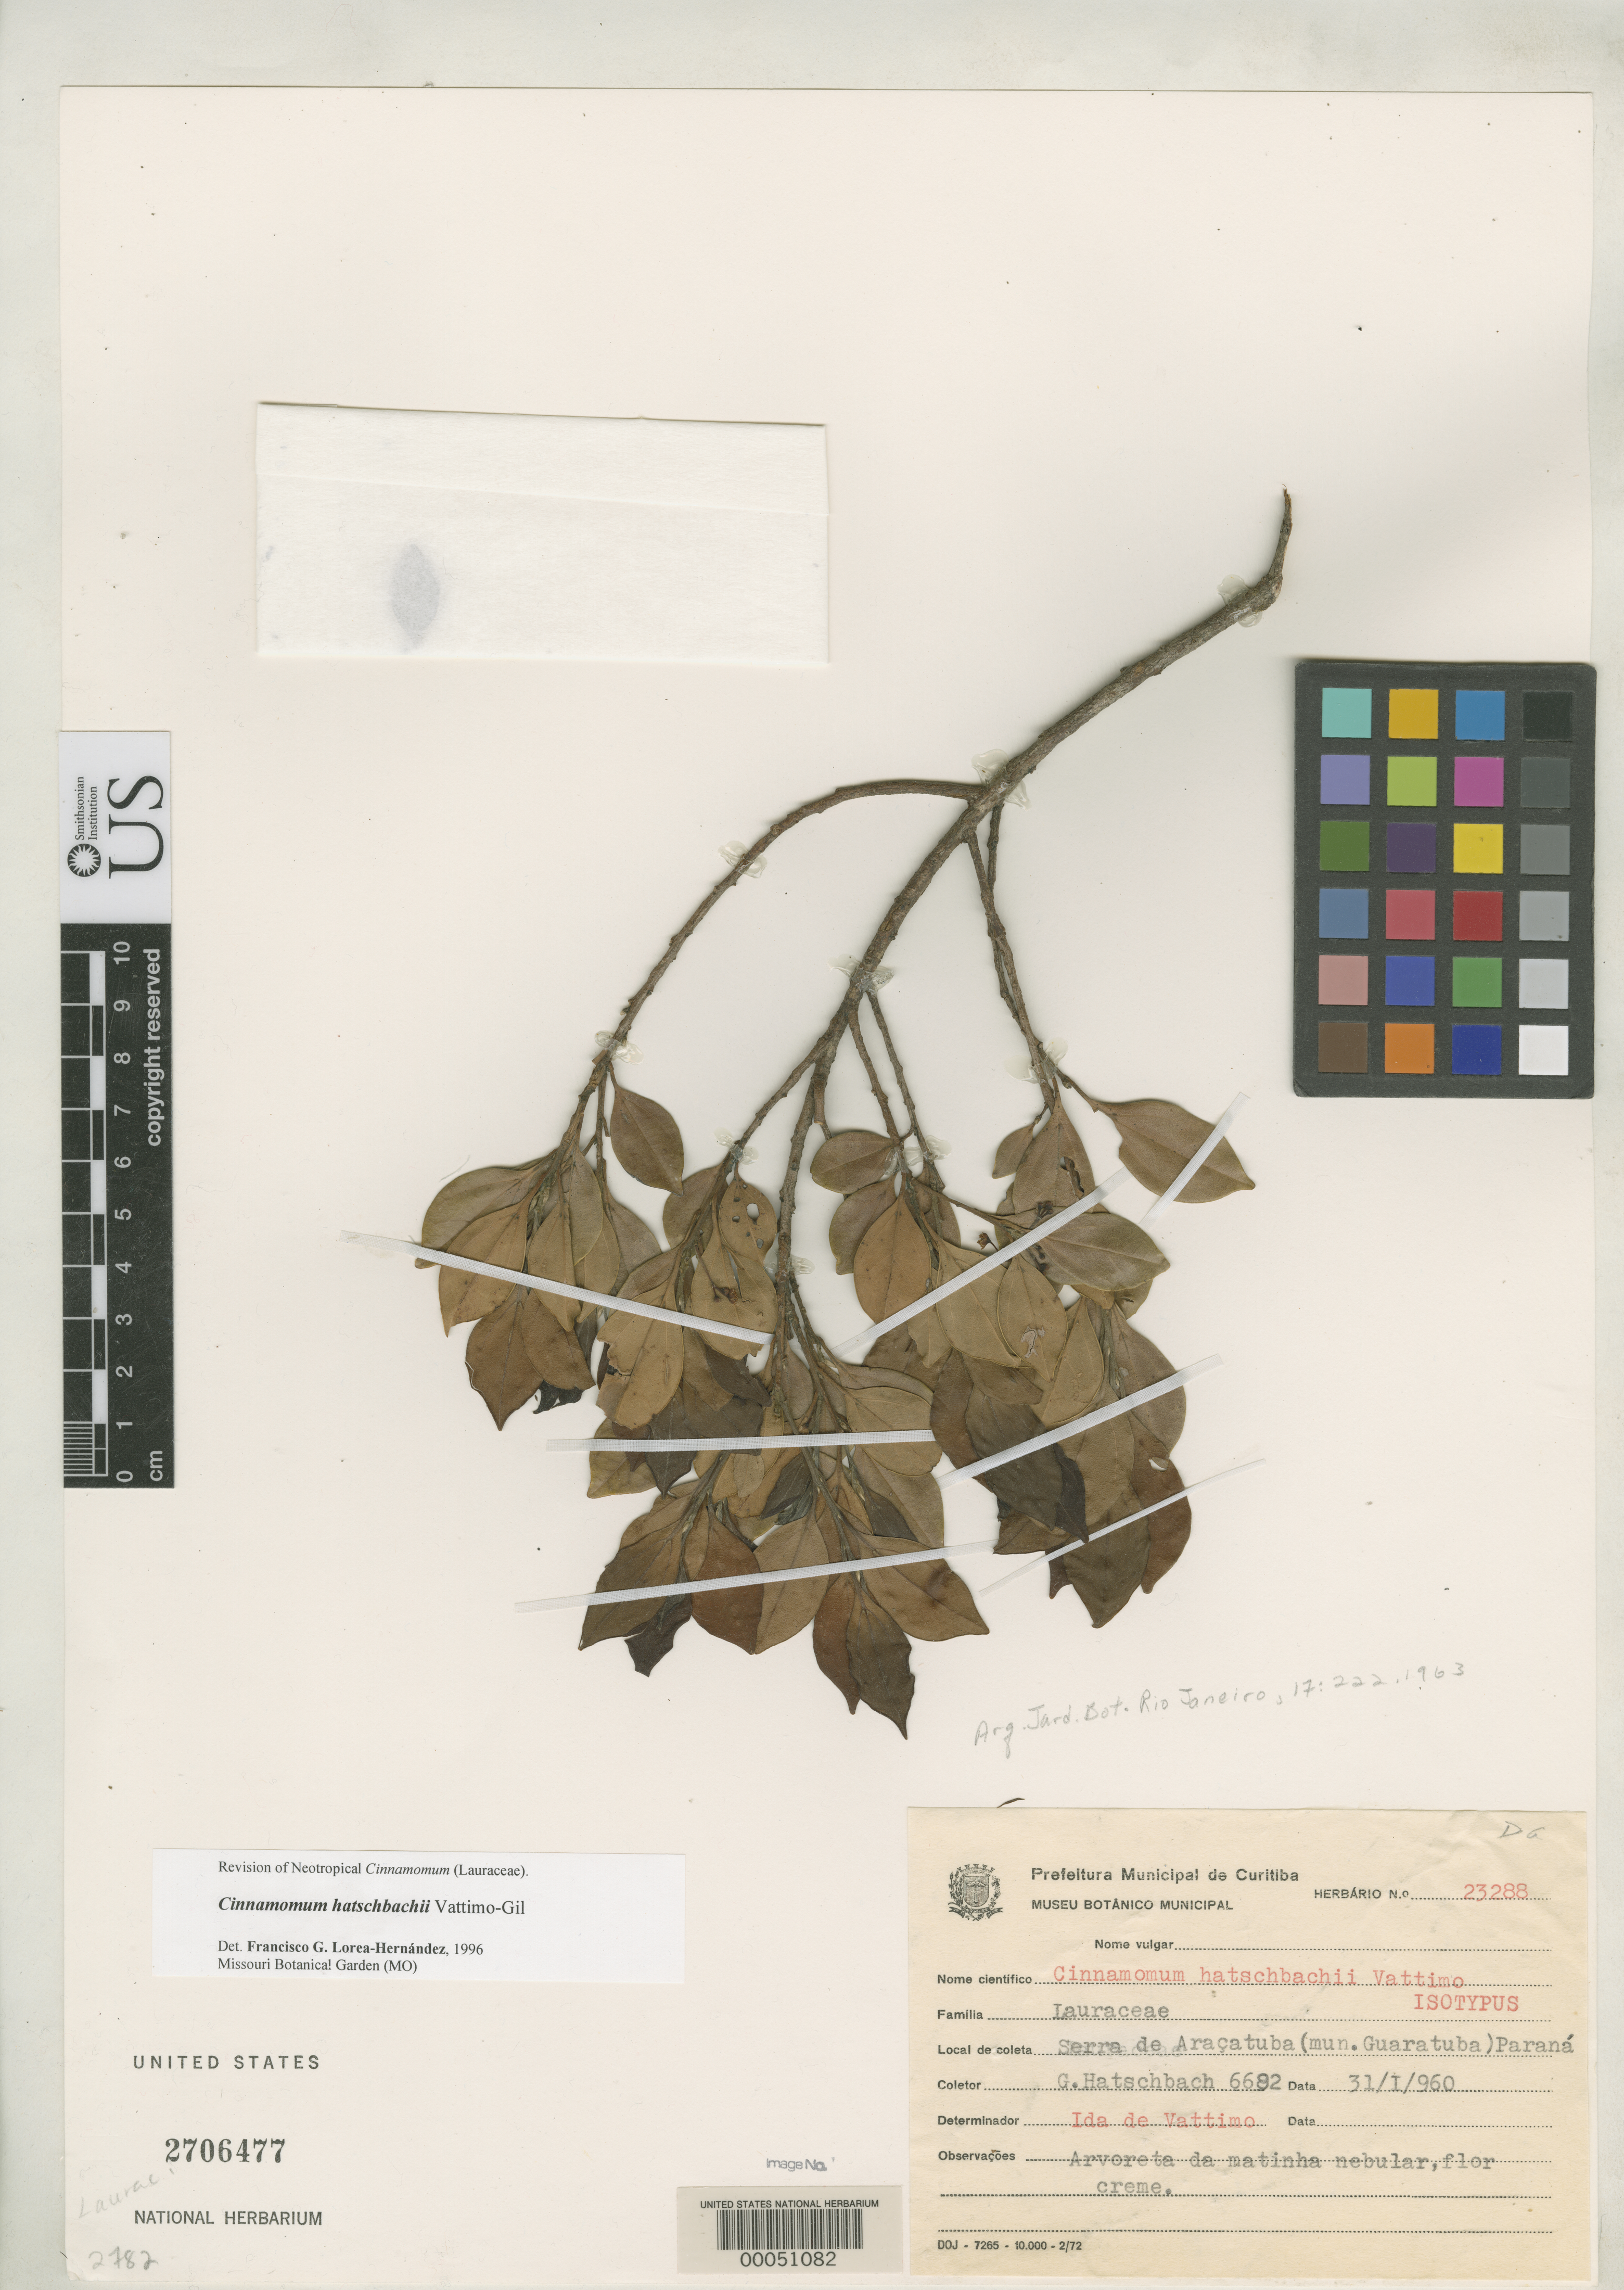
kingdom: Plantae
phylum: Tracheophyta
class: Magnoliopsida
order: Laurales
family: Lauraceae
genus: Cinnamomum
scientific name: Cinnamomum hatschbachii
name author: Vattimo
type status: Isotype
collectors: G. Hatschbach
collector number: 6682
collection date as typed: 31 Jan 1960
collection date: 1960-01-31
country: Brazil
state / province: Paraná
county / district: Guaratuba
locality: Serra de Aracatuba.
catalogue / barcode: US 2706477